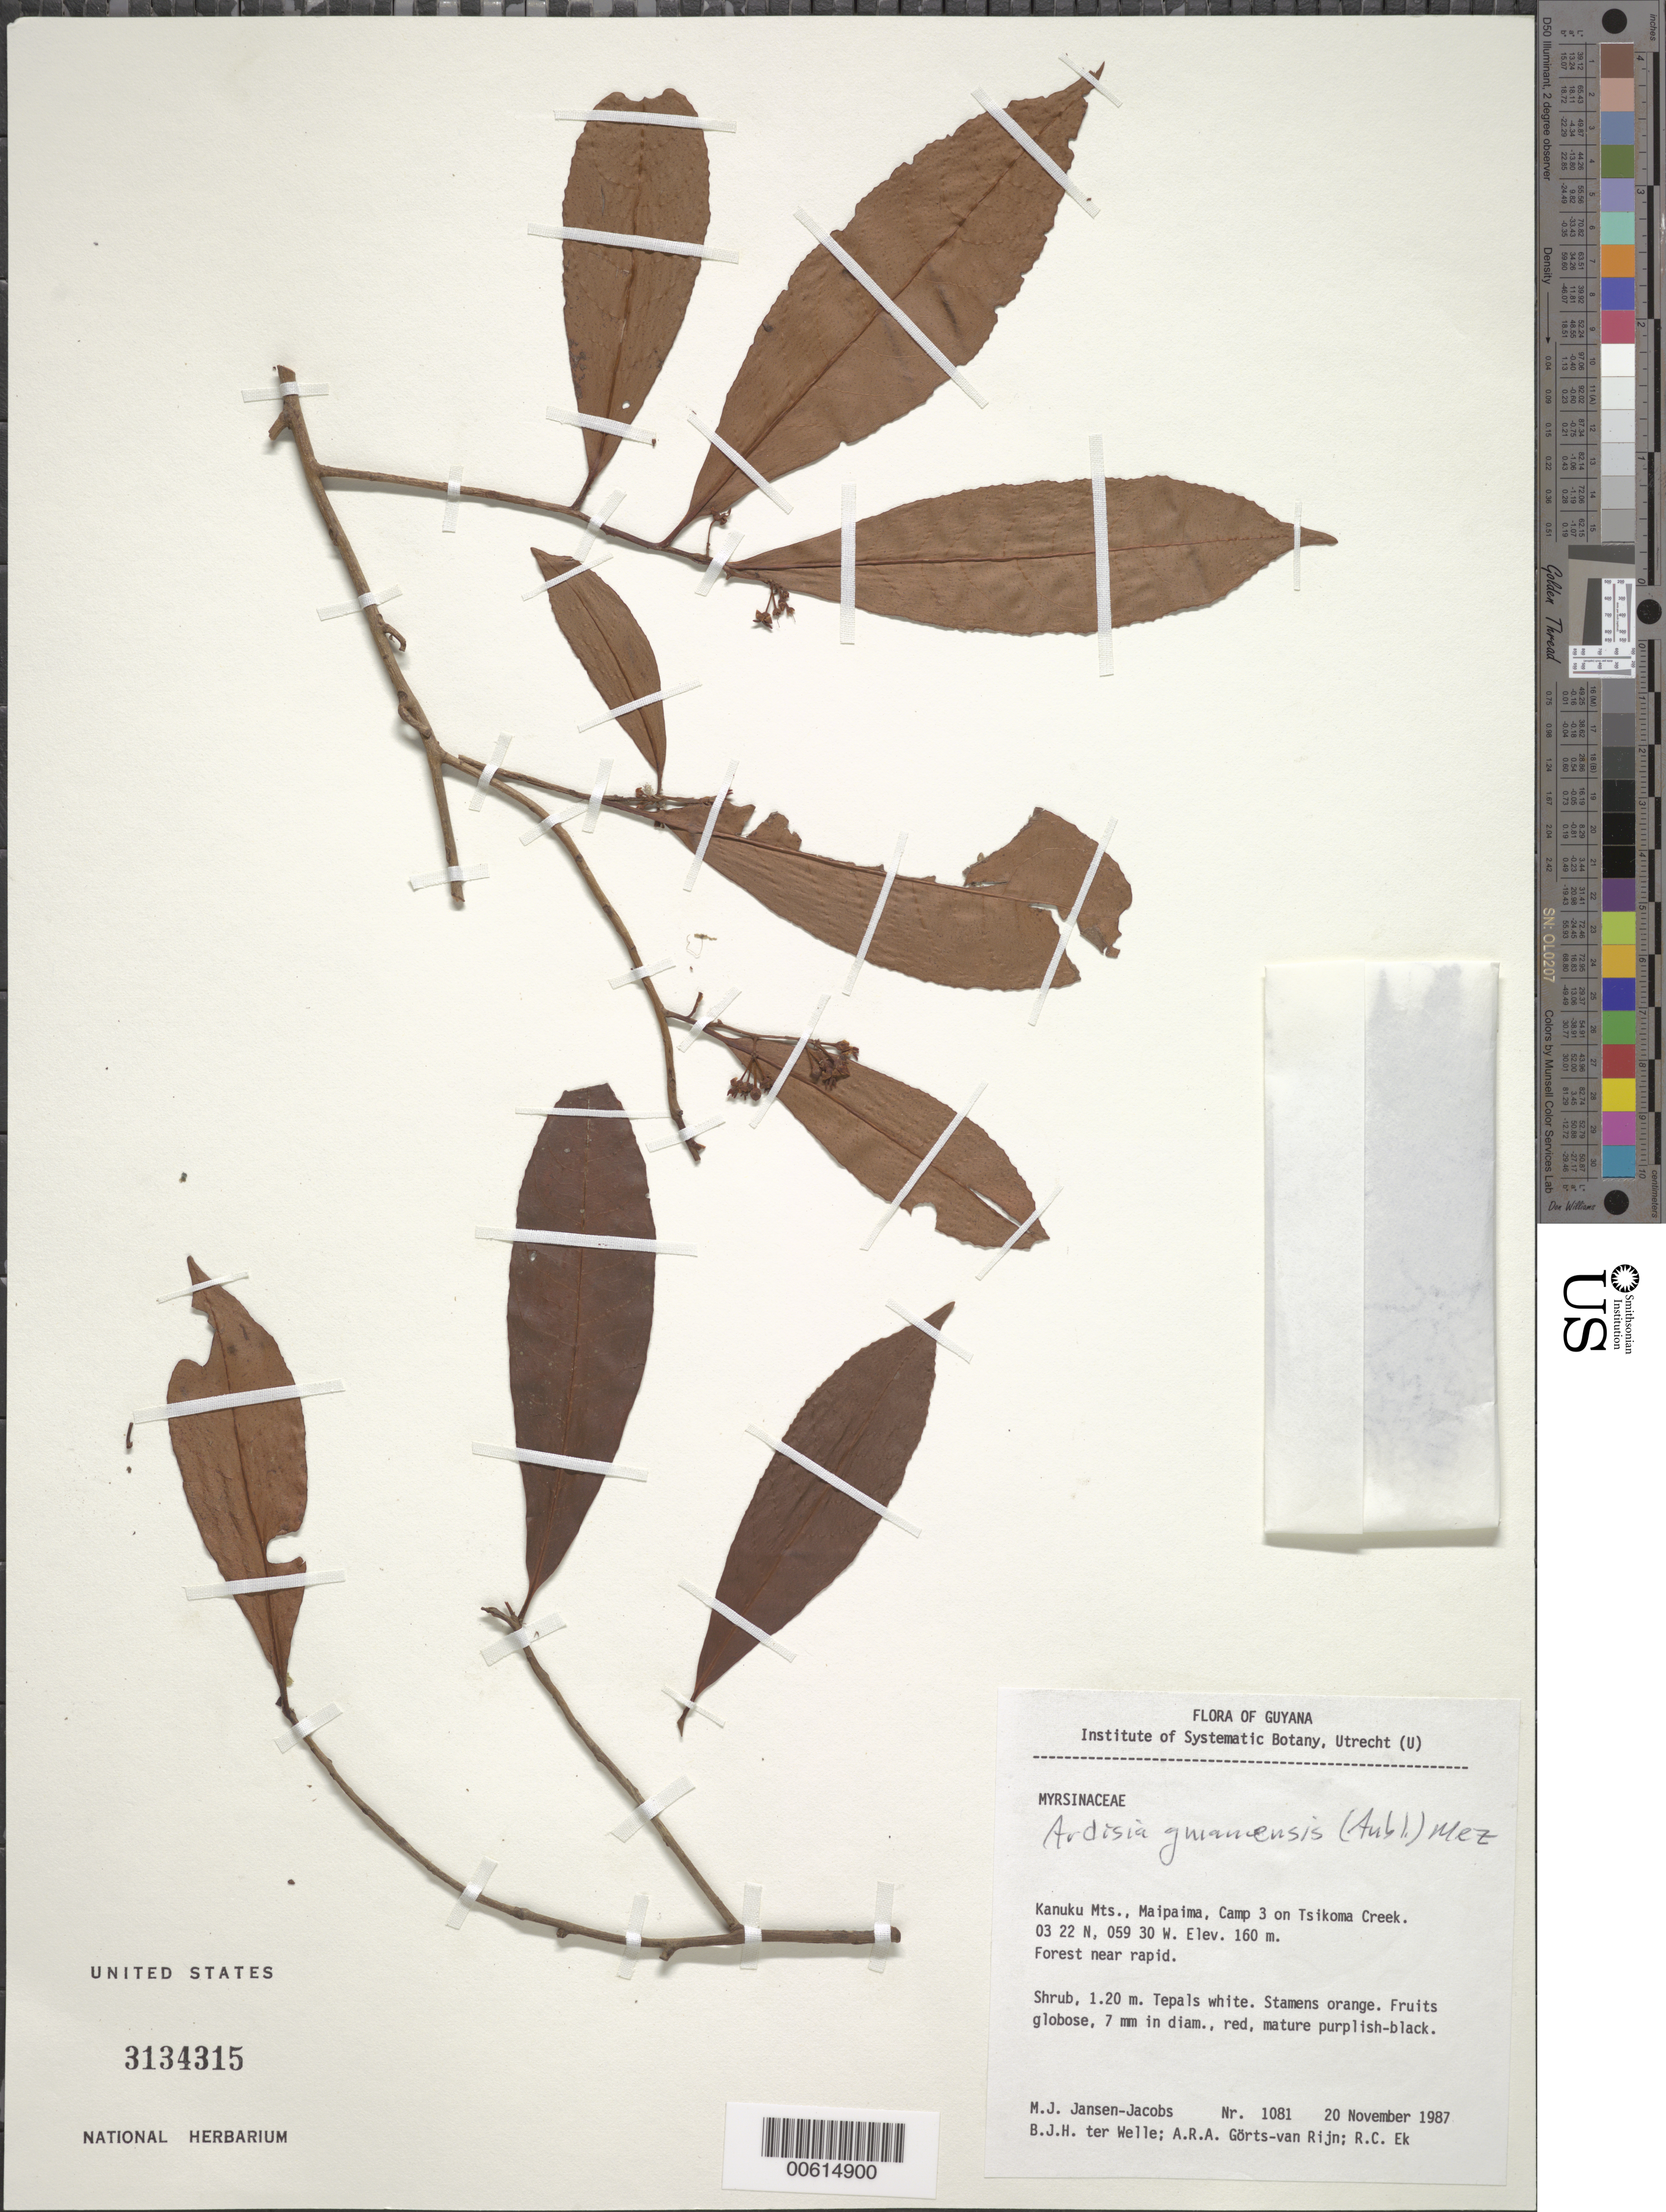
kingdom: Plantae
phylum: Tracheophyta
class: Magnoliopsida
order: Ericales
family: Primulaceae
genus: Ardisia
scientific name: Ardisia guianensis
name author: (Aubl.) Mez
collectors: M. J. Jansen-Jacobs, B. Welle, A. .R. A. Görts-van Rijn & R. C. Ek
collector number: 1081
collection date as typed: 20-Nov-87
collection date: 1987-11-20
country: Guyana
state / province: U. Takutu-U. Essequibo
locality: Kanuku Mts., Maipaima, Camp 3 on Tsikoma Creek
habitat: Forest near rapid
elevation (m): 160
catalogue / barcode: US 3134315